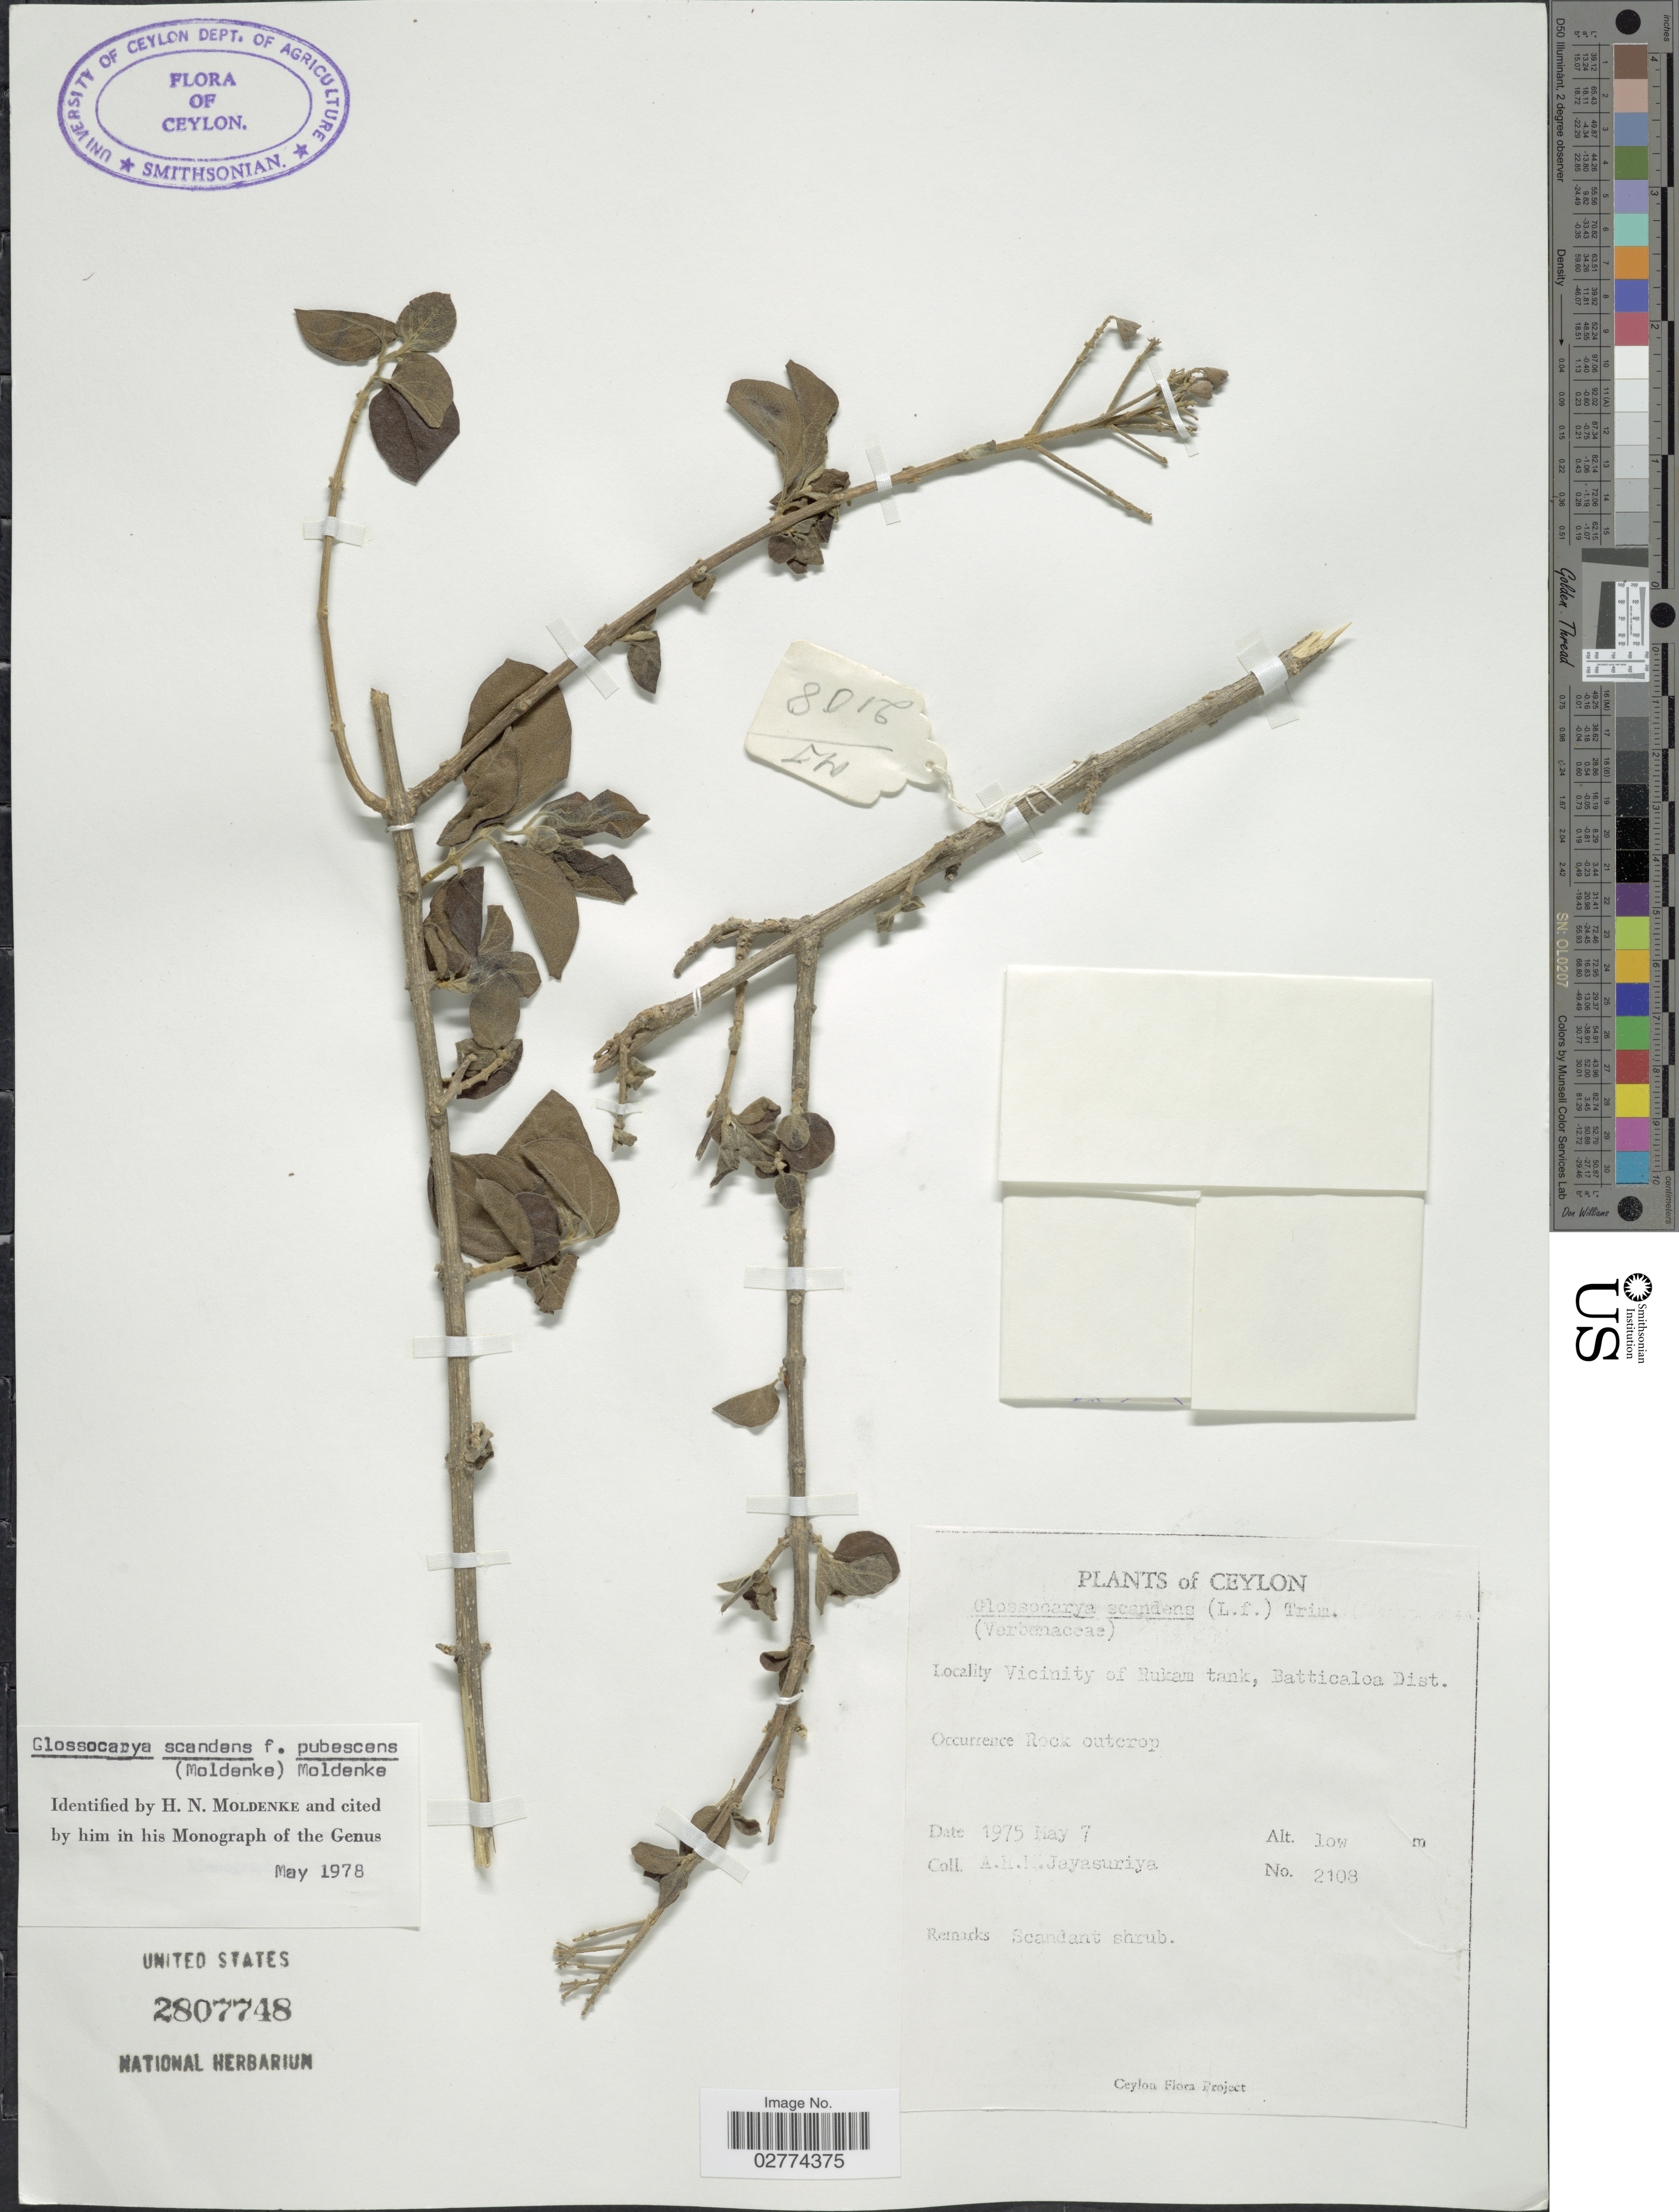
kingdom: Plantae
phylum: Tracheophyta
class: Magnoliopsida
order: Lamiales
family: Lamiaceae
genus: Glossocarya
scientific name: Glossocarya scandens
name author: (L. f.) Trimen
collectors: A. H. Jayasuriya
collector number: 2108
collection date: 1975-05-07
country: Sri Lanka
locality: Ceylon. Vicinity of Rukam tank, Batticaloa Dist.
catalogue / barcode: US 2807748